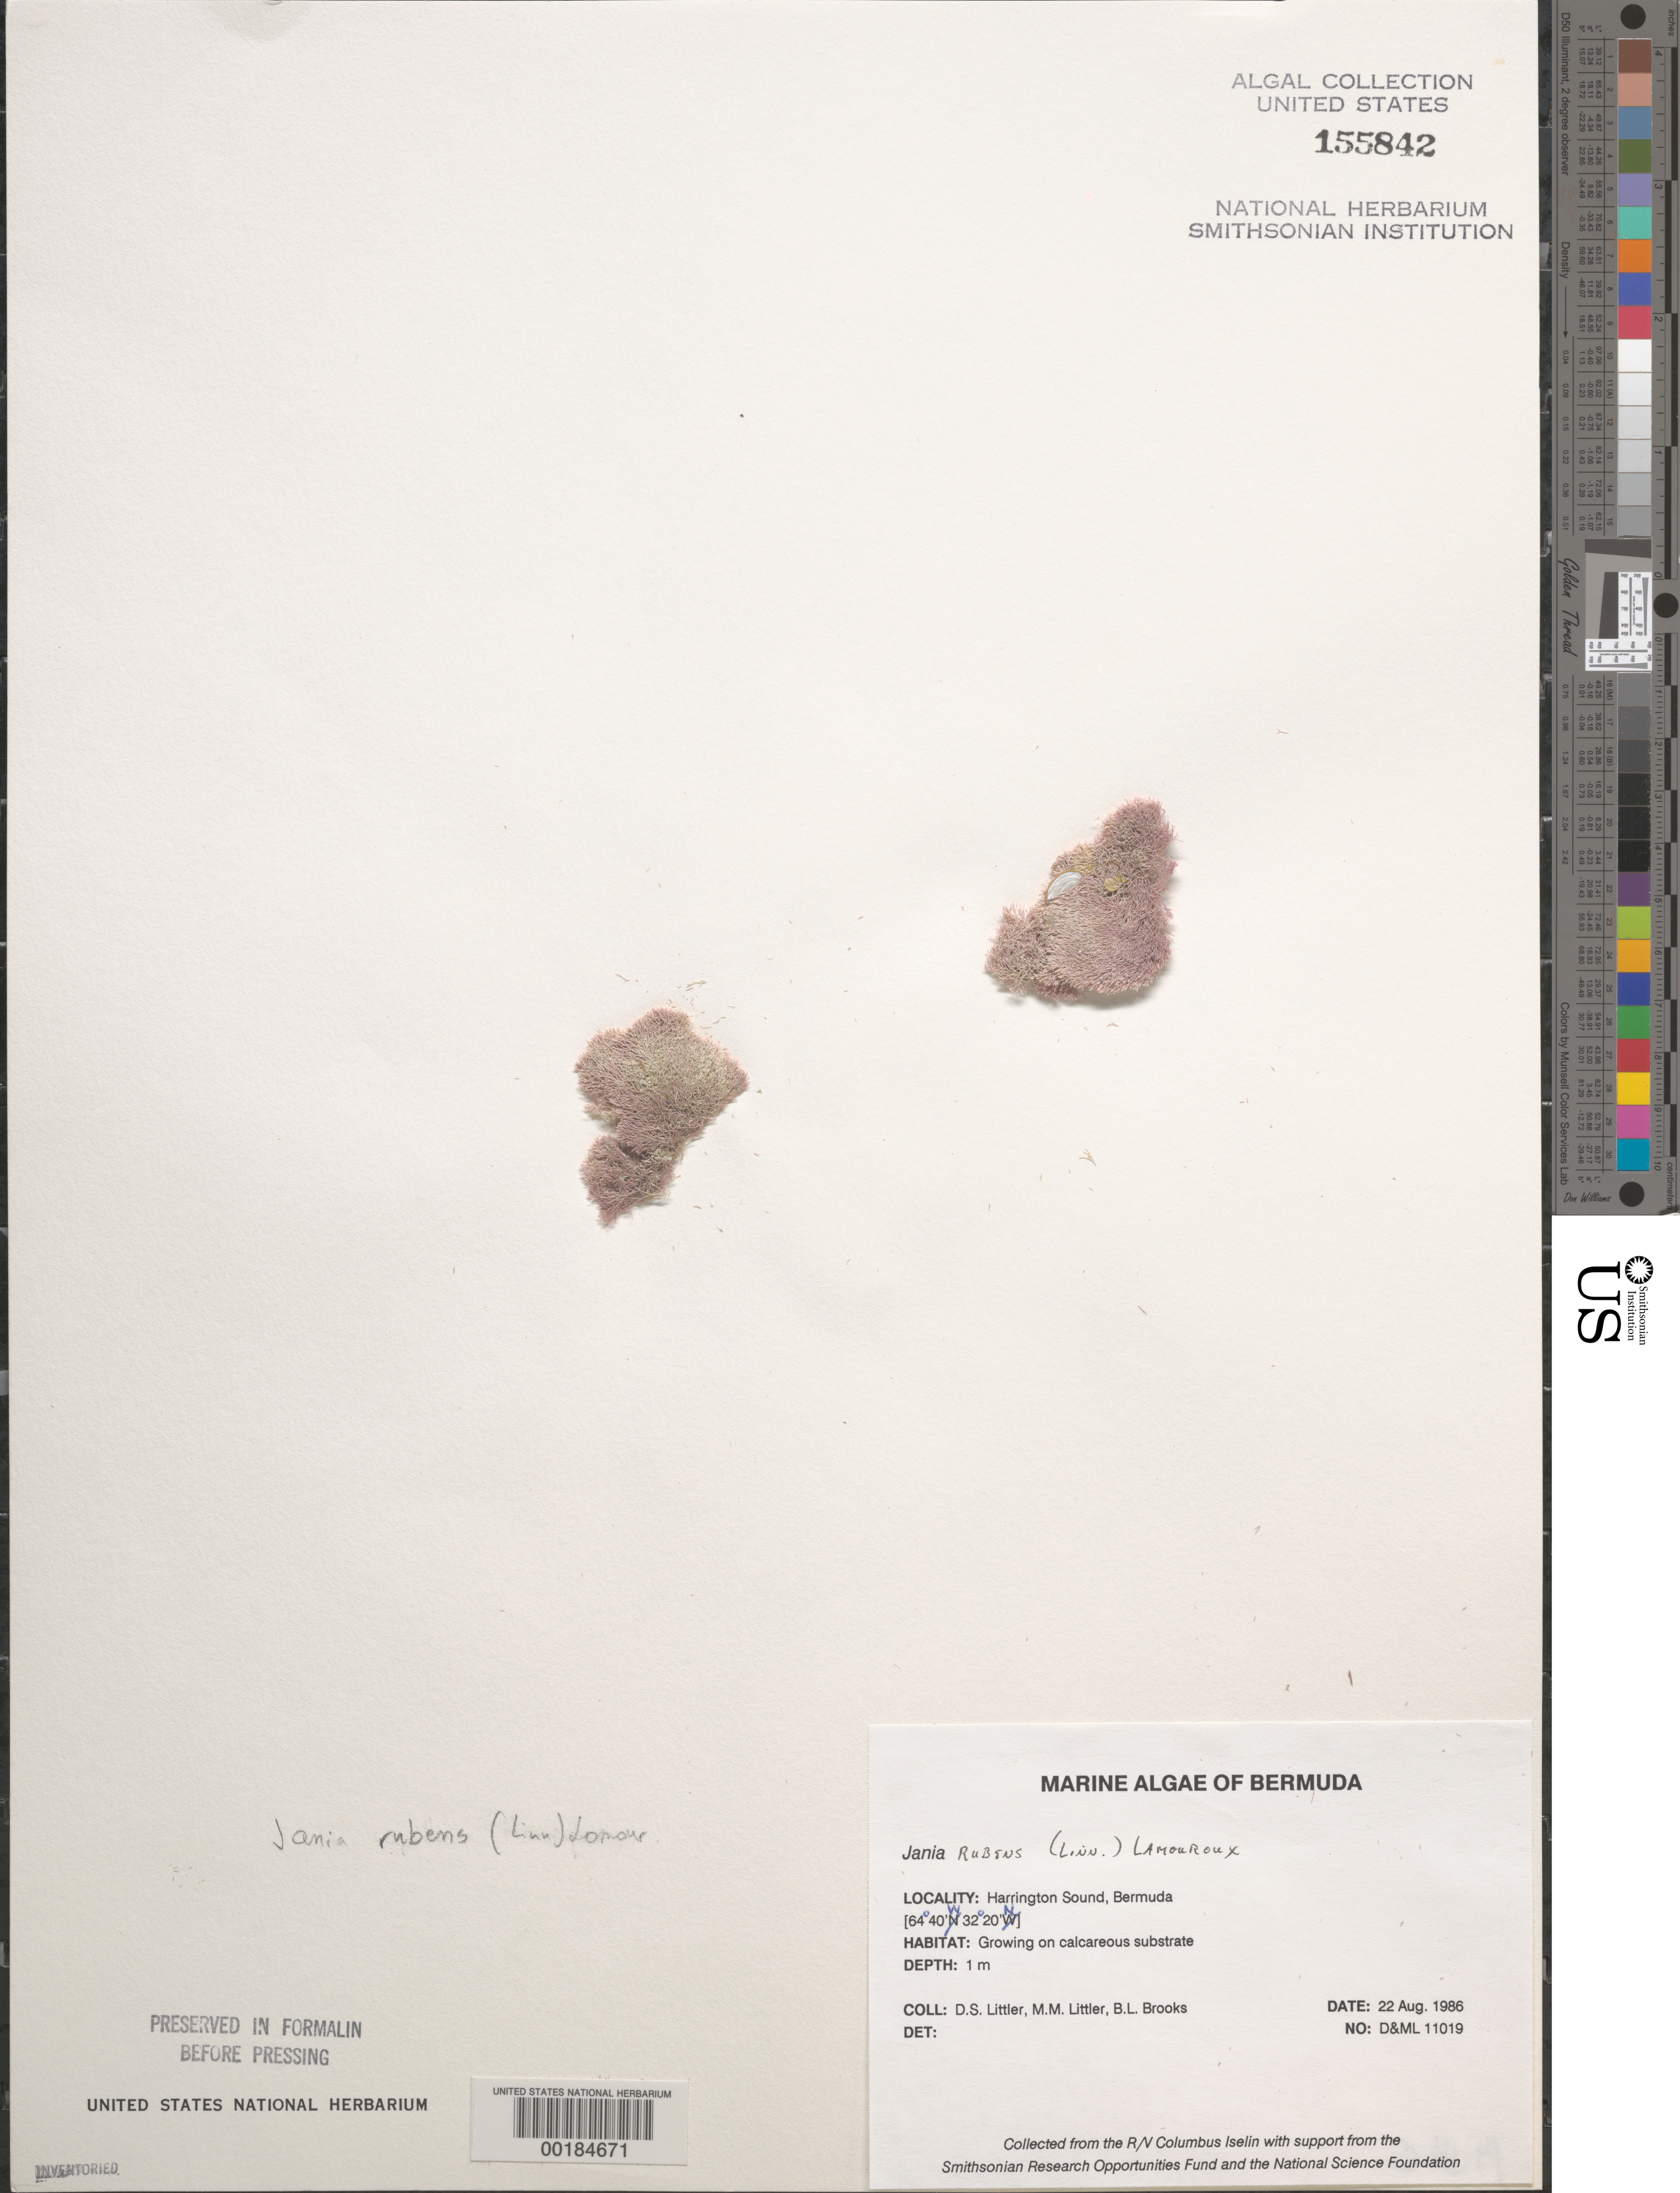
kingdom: Plantae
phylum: Rhodophyta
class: Florideophyceae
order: Corallinales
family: Corallinaceae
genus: Jania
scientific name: Jania rubens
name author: (L.) J.V.Lamouroux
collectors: D. S. Littler, M. M. Littler & B. Brooks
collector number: D&ML 11019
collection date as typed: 22 Aug 1986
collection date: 1986-08-22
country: Bermuda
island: Bermuda Island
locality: Harrington Sound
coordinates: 32 20' N, 64 40' W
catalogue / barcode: US 155842